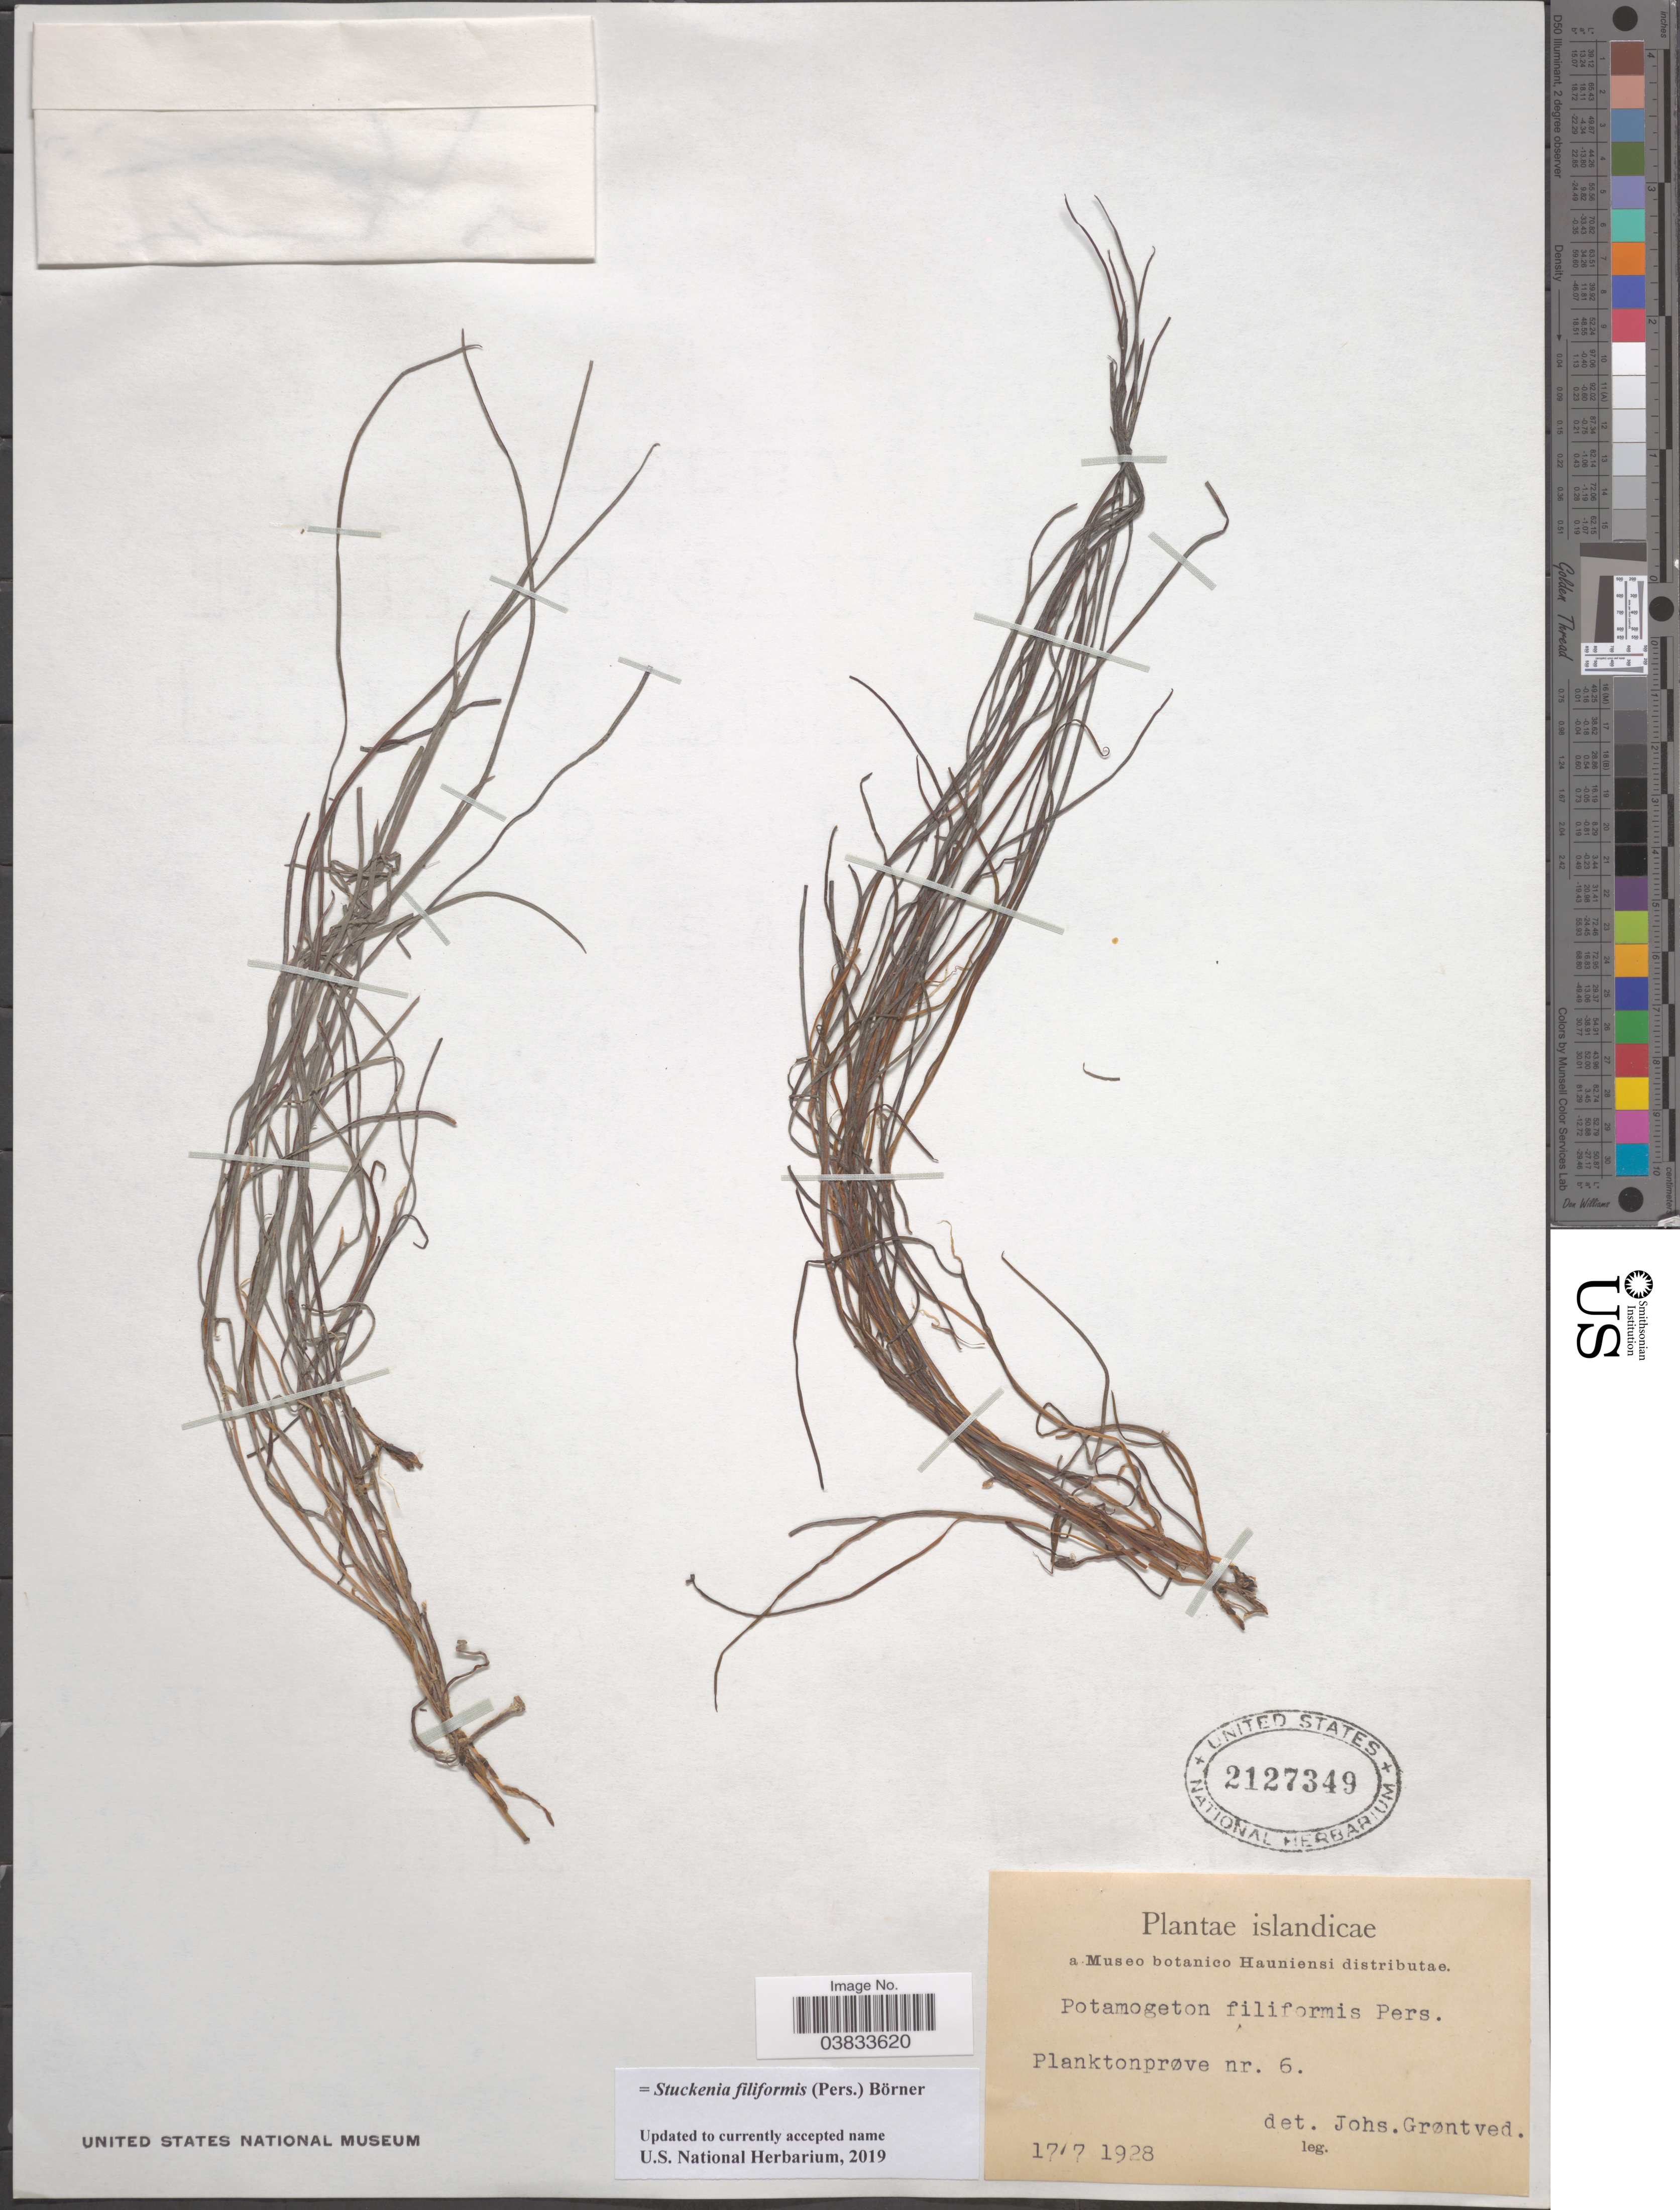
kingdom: Plantae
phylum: Tracheophyta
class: Liliopsida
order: Alismatales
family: Potamogetonaceae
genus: Stuckenia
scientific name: Stuckenia filiformis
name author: (Pers.) Börner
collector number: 6 ?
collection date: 1928-07-17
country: Iceland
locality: Planktonprøve.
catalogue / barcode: US 2127349